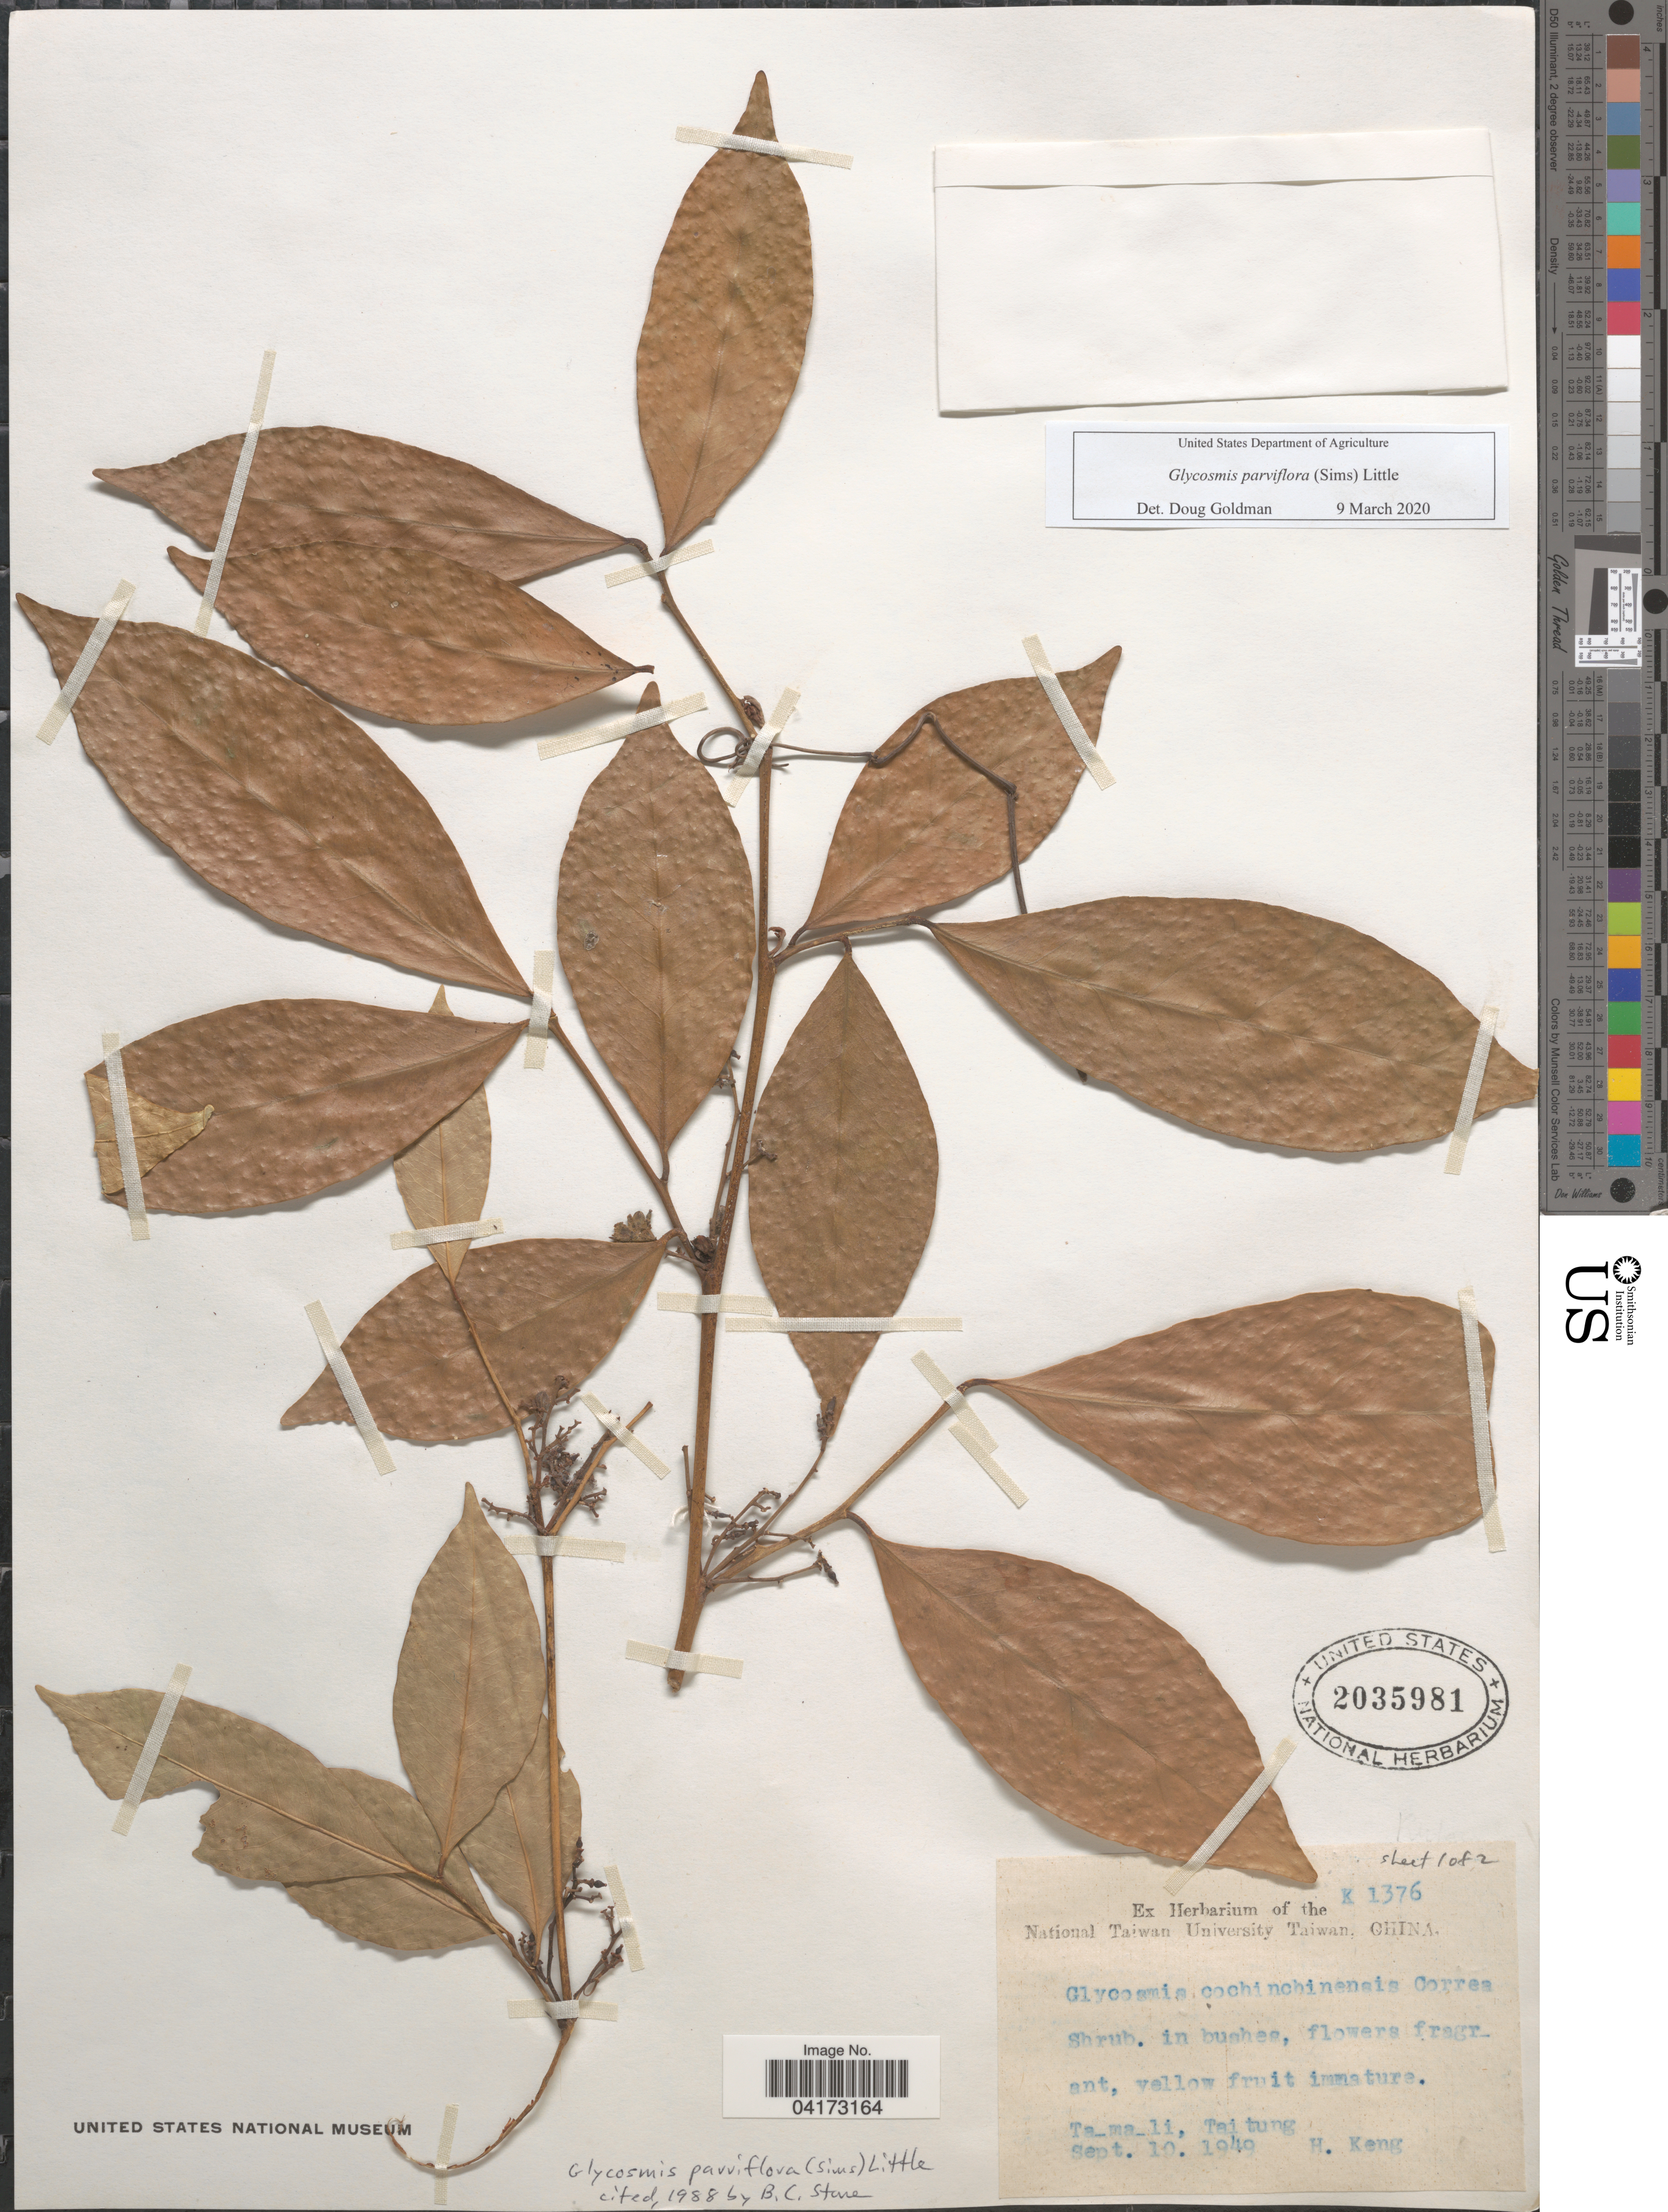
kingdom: Plantae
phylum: Tracheophyta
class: Magnoliopsida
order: Sapindales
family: Rutaceae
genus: Glycosmis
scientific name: Glycosmis parviflora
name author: (Sims) Little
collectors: H. Keng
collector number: K1376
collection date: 1949-09-10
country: Taiwan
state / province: Taitung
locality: Ta-ma-li.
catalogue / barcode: US 2035981